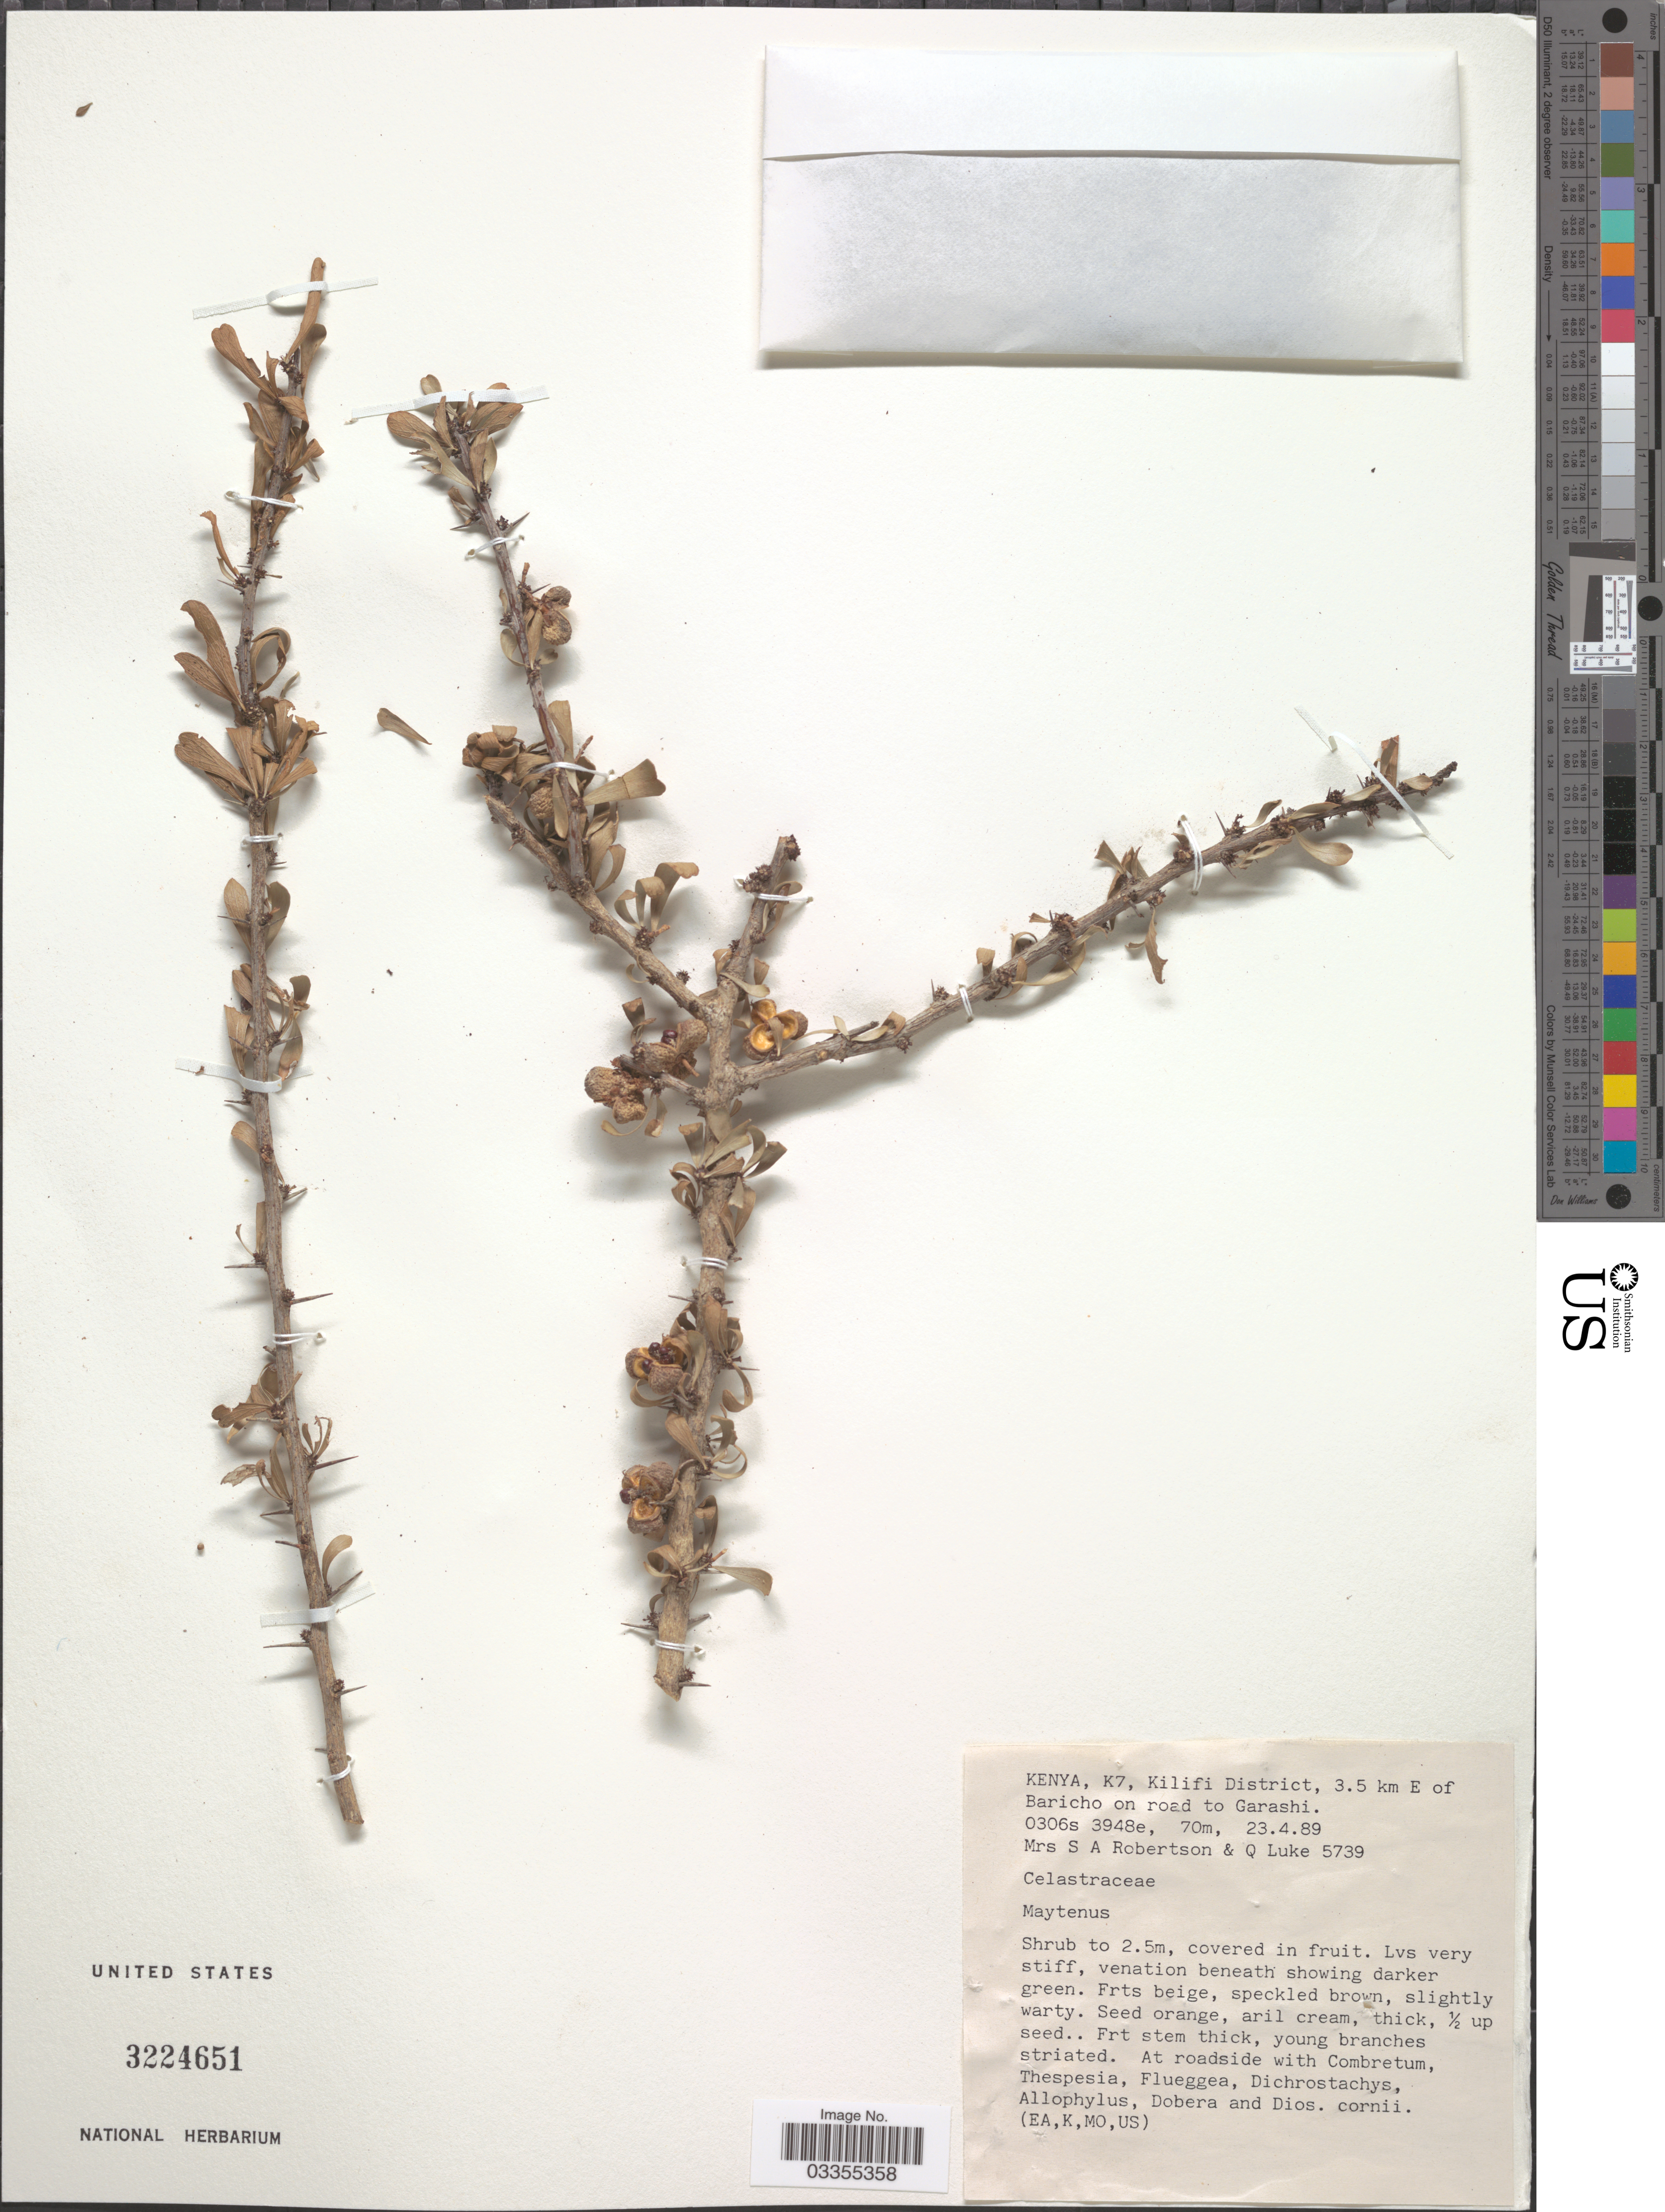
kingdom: Plantae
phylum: Tracheophyta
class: Magnoliopsida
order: Celastrales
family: Celastraceae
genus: Maytenus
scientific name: Maytenus sp.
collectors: S. Robertson & Q. Luke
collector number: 5739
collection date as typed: Transcribed d/m/y: 23/4/89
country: Kenya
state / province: Kilifi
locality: K7, Kilifi District, 3.5 km E of Baricho on road to Garashi.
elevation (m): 70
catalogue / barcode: US 3224651